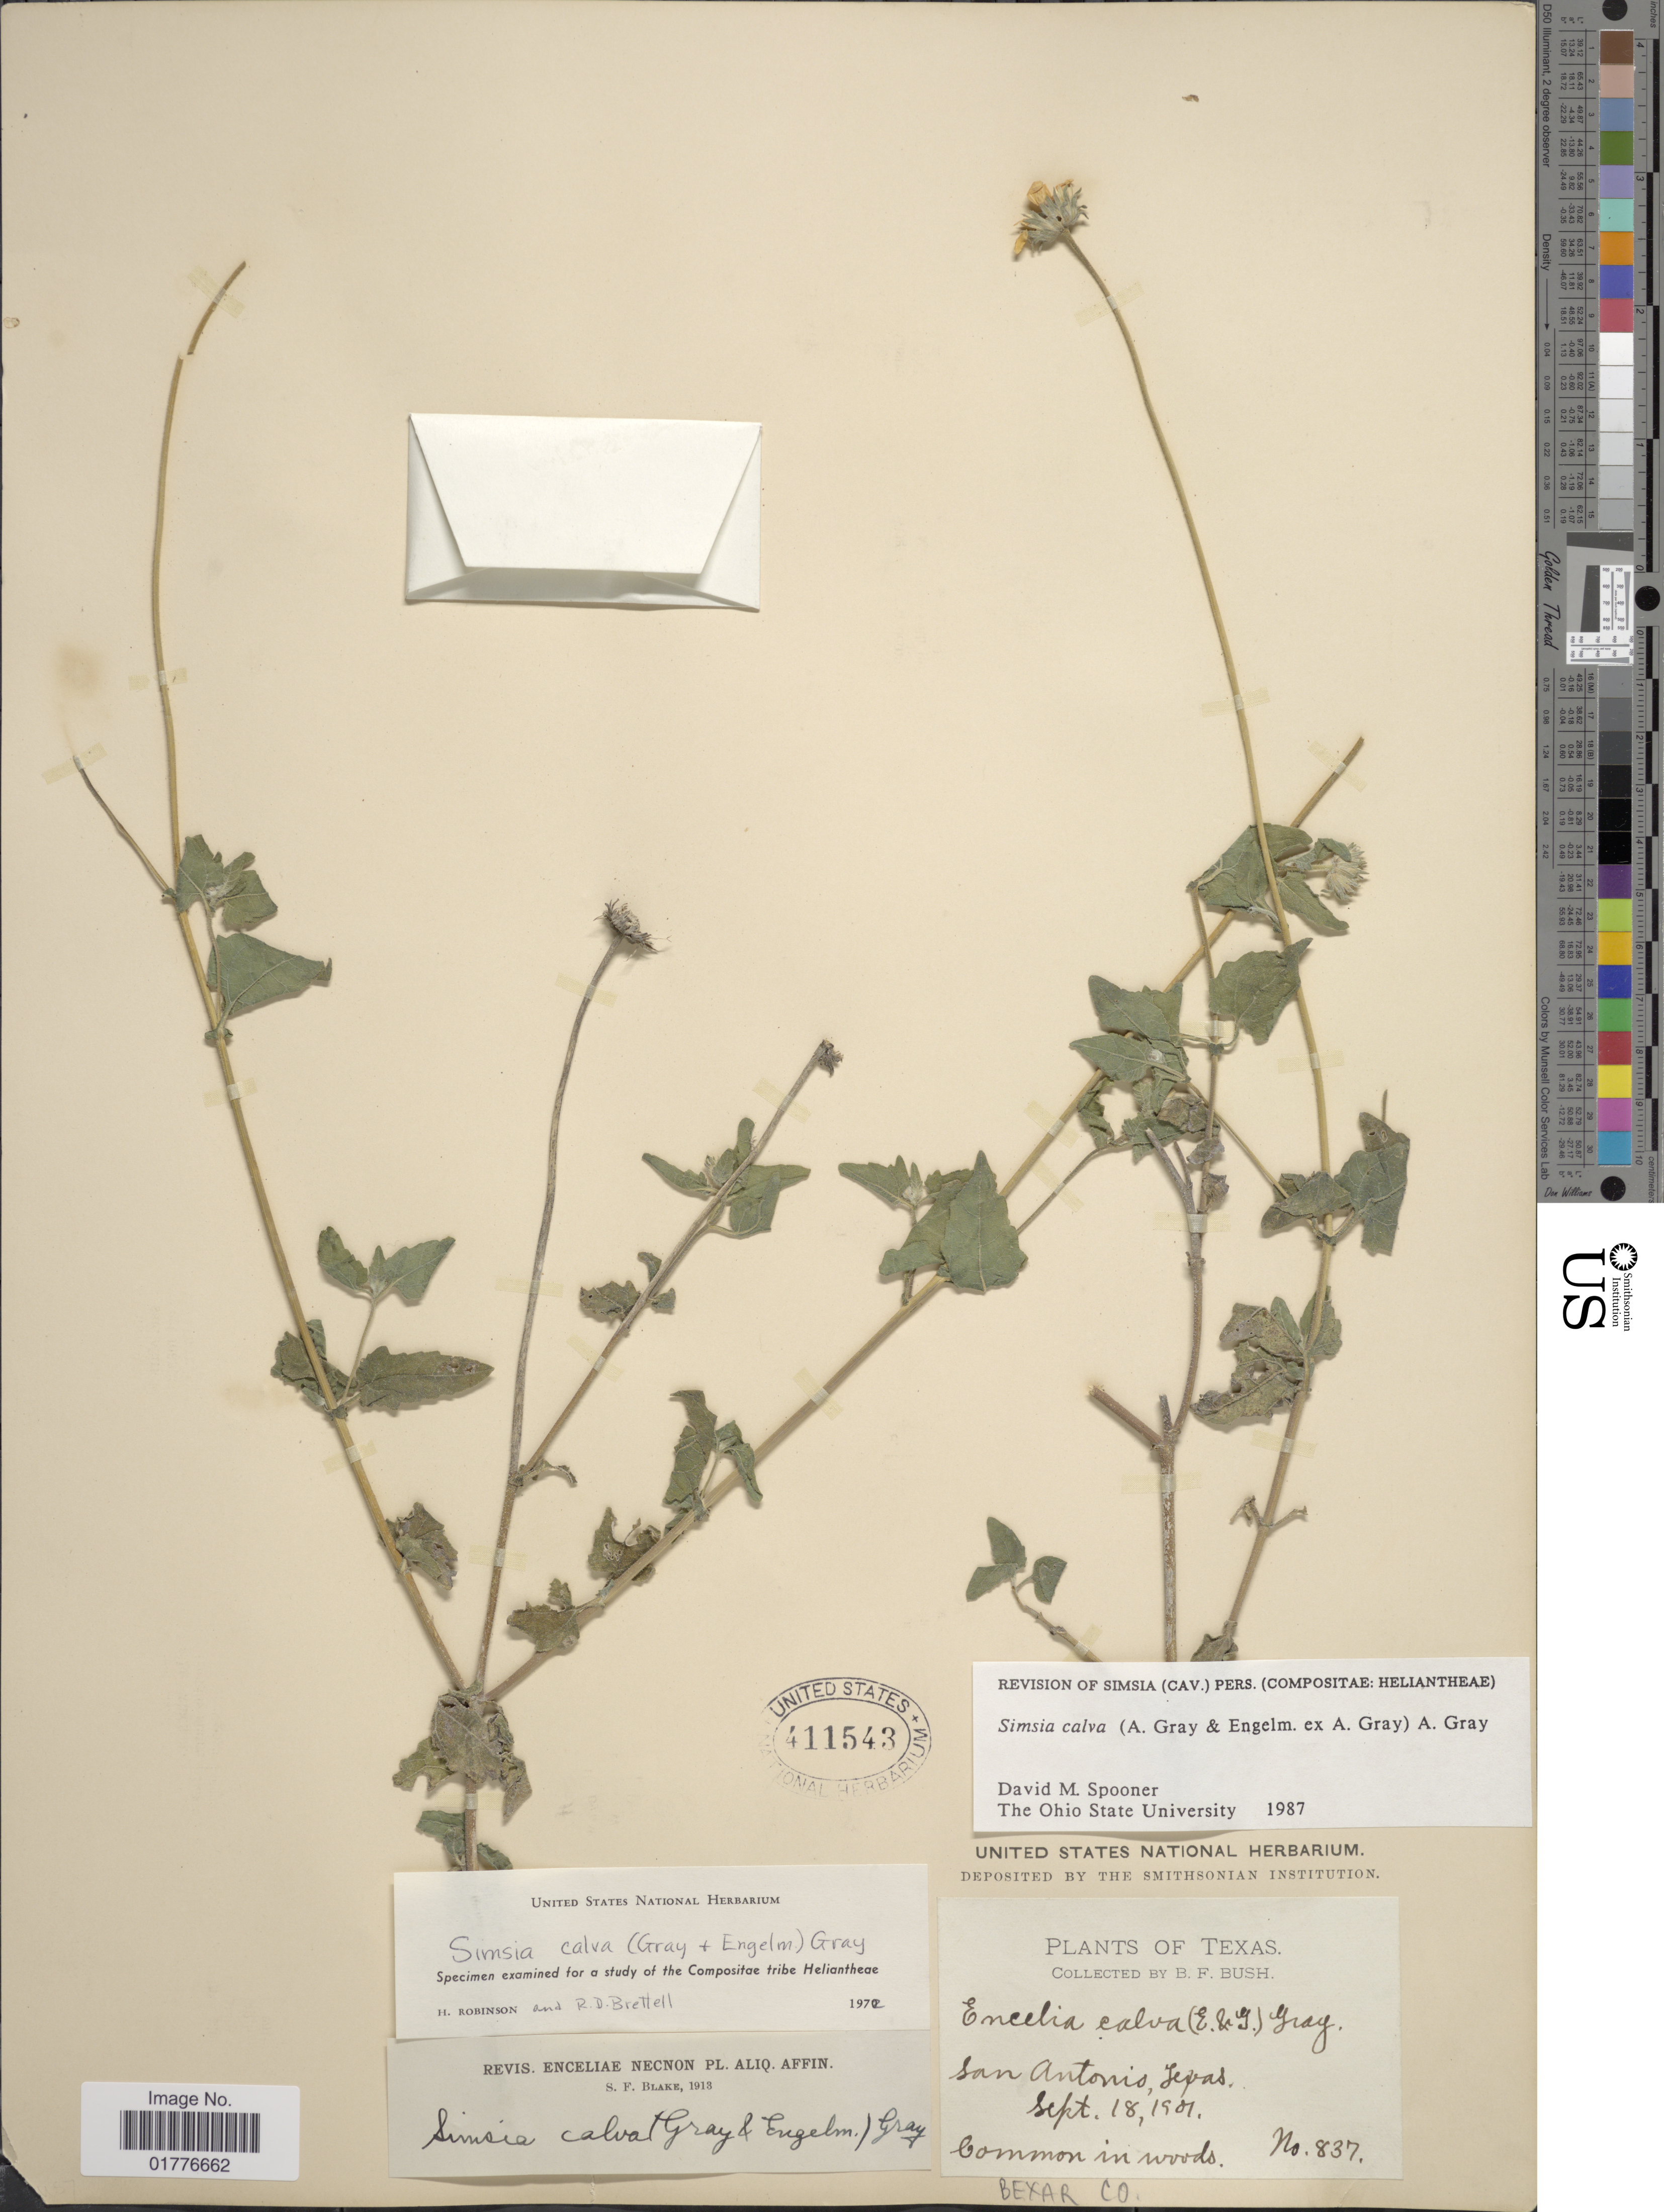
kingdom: Plantae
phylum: Tracheophyta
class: Magnoliopsida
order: Asterales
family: Asteraceae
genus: Simsia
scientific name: Simsia calva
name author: A. Gray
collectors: B. F. Bush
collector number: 837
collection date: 1901-09-18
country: United States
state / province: Texas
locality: San Antonio, Texas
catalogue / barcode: US 411543